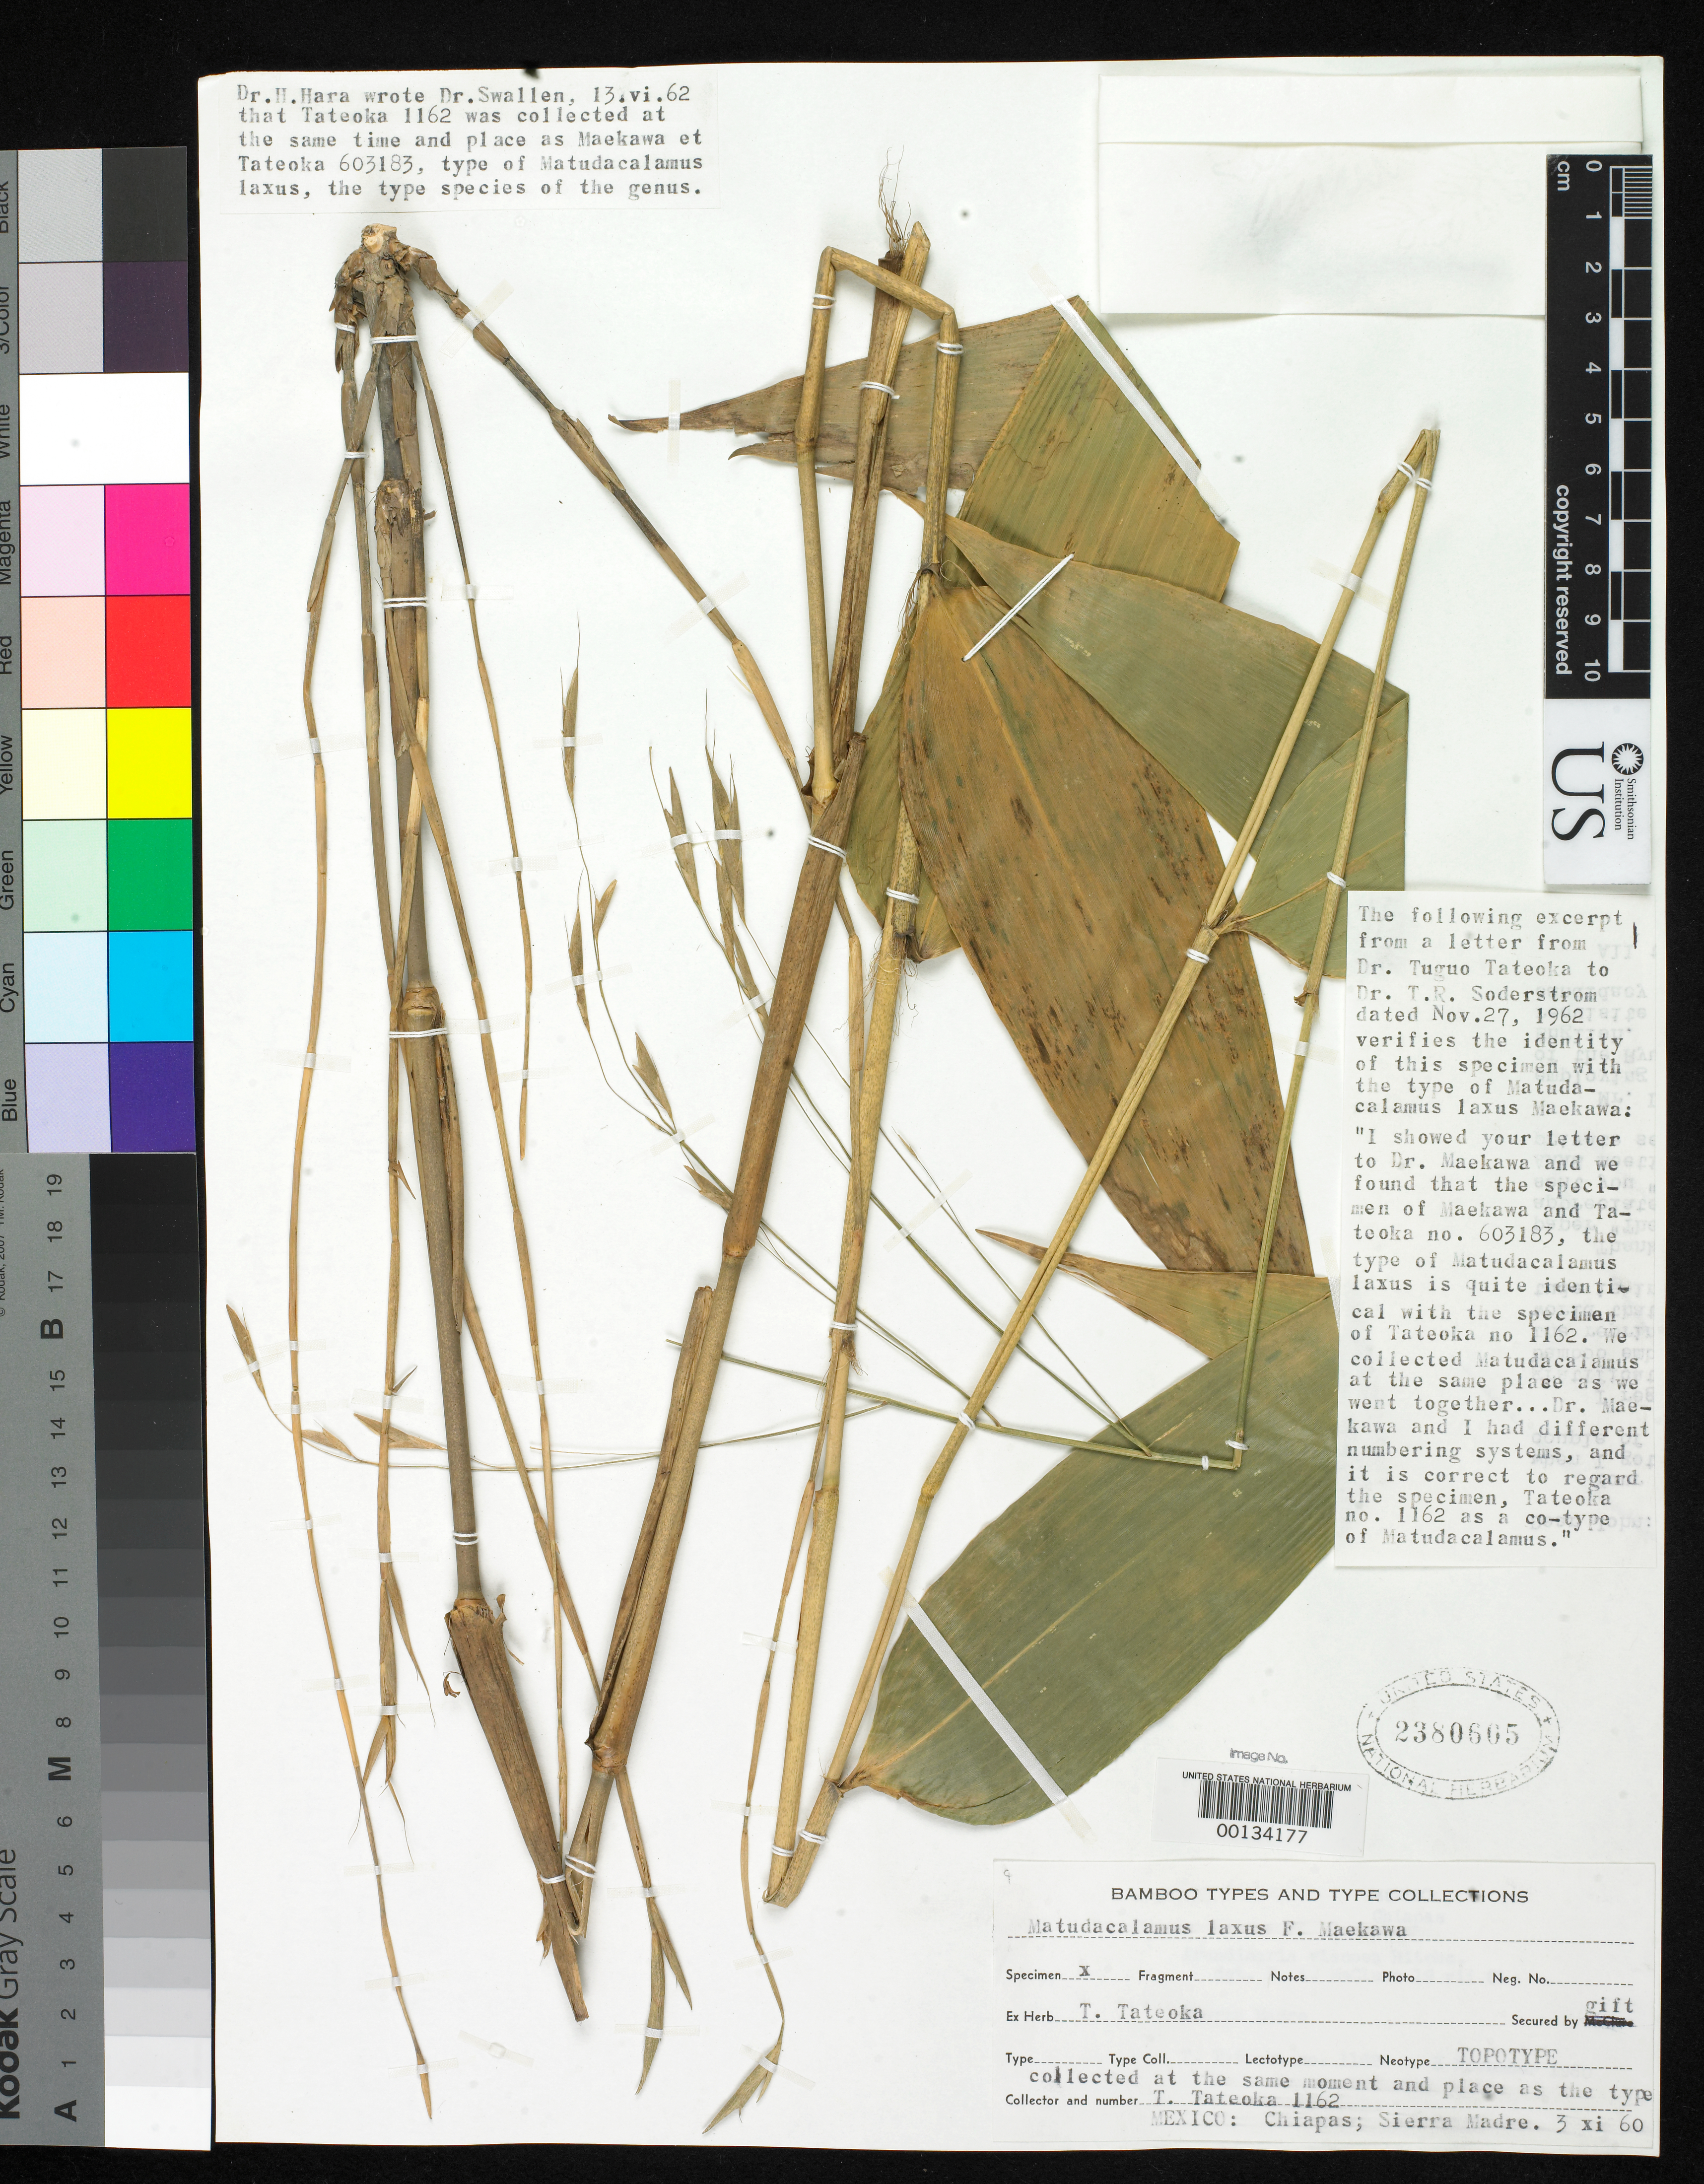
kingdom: Plantae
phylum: Tracheophyta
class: Liliopsida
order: Poales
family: Poaceae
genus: Matudacalamus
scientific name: Matudacalamus laxus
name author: F. Maek.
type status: Possible Type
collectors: T. Tateoka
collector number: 1162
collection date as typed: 03 Nov 1960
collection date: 1960-11-03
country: Mexico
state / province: Chiapas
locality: Sierra Madre.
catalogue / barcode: US 2380605